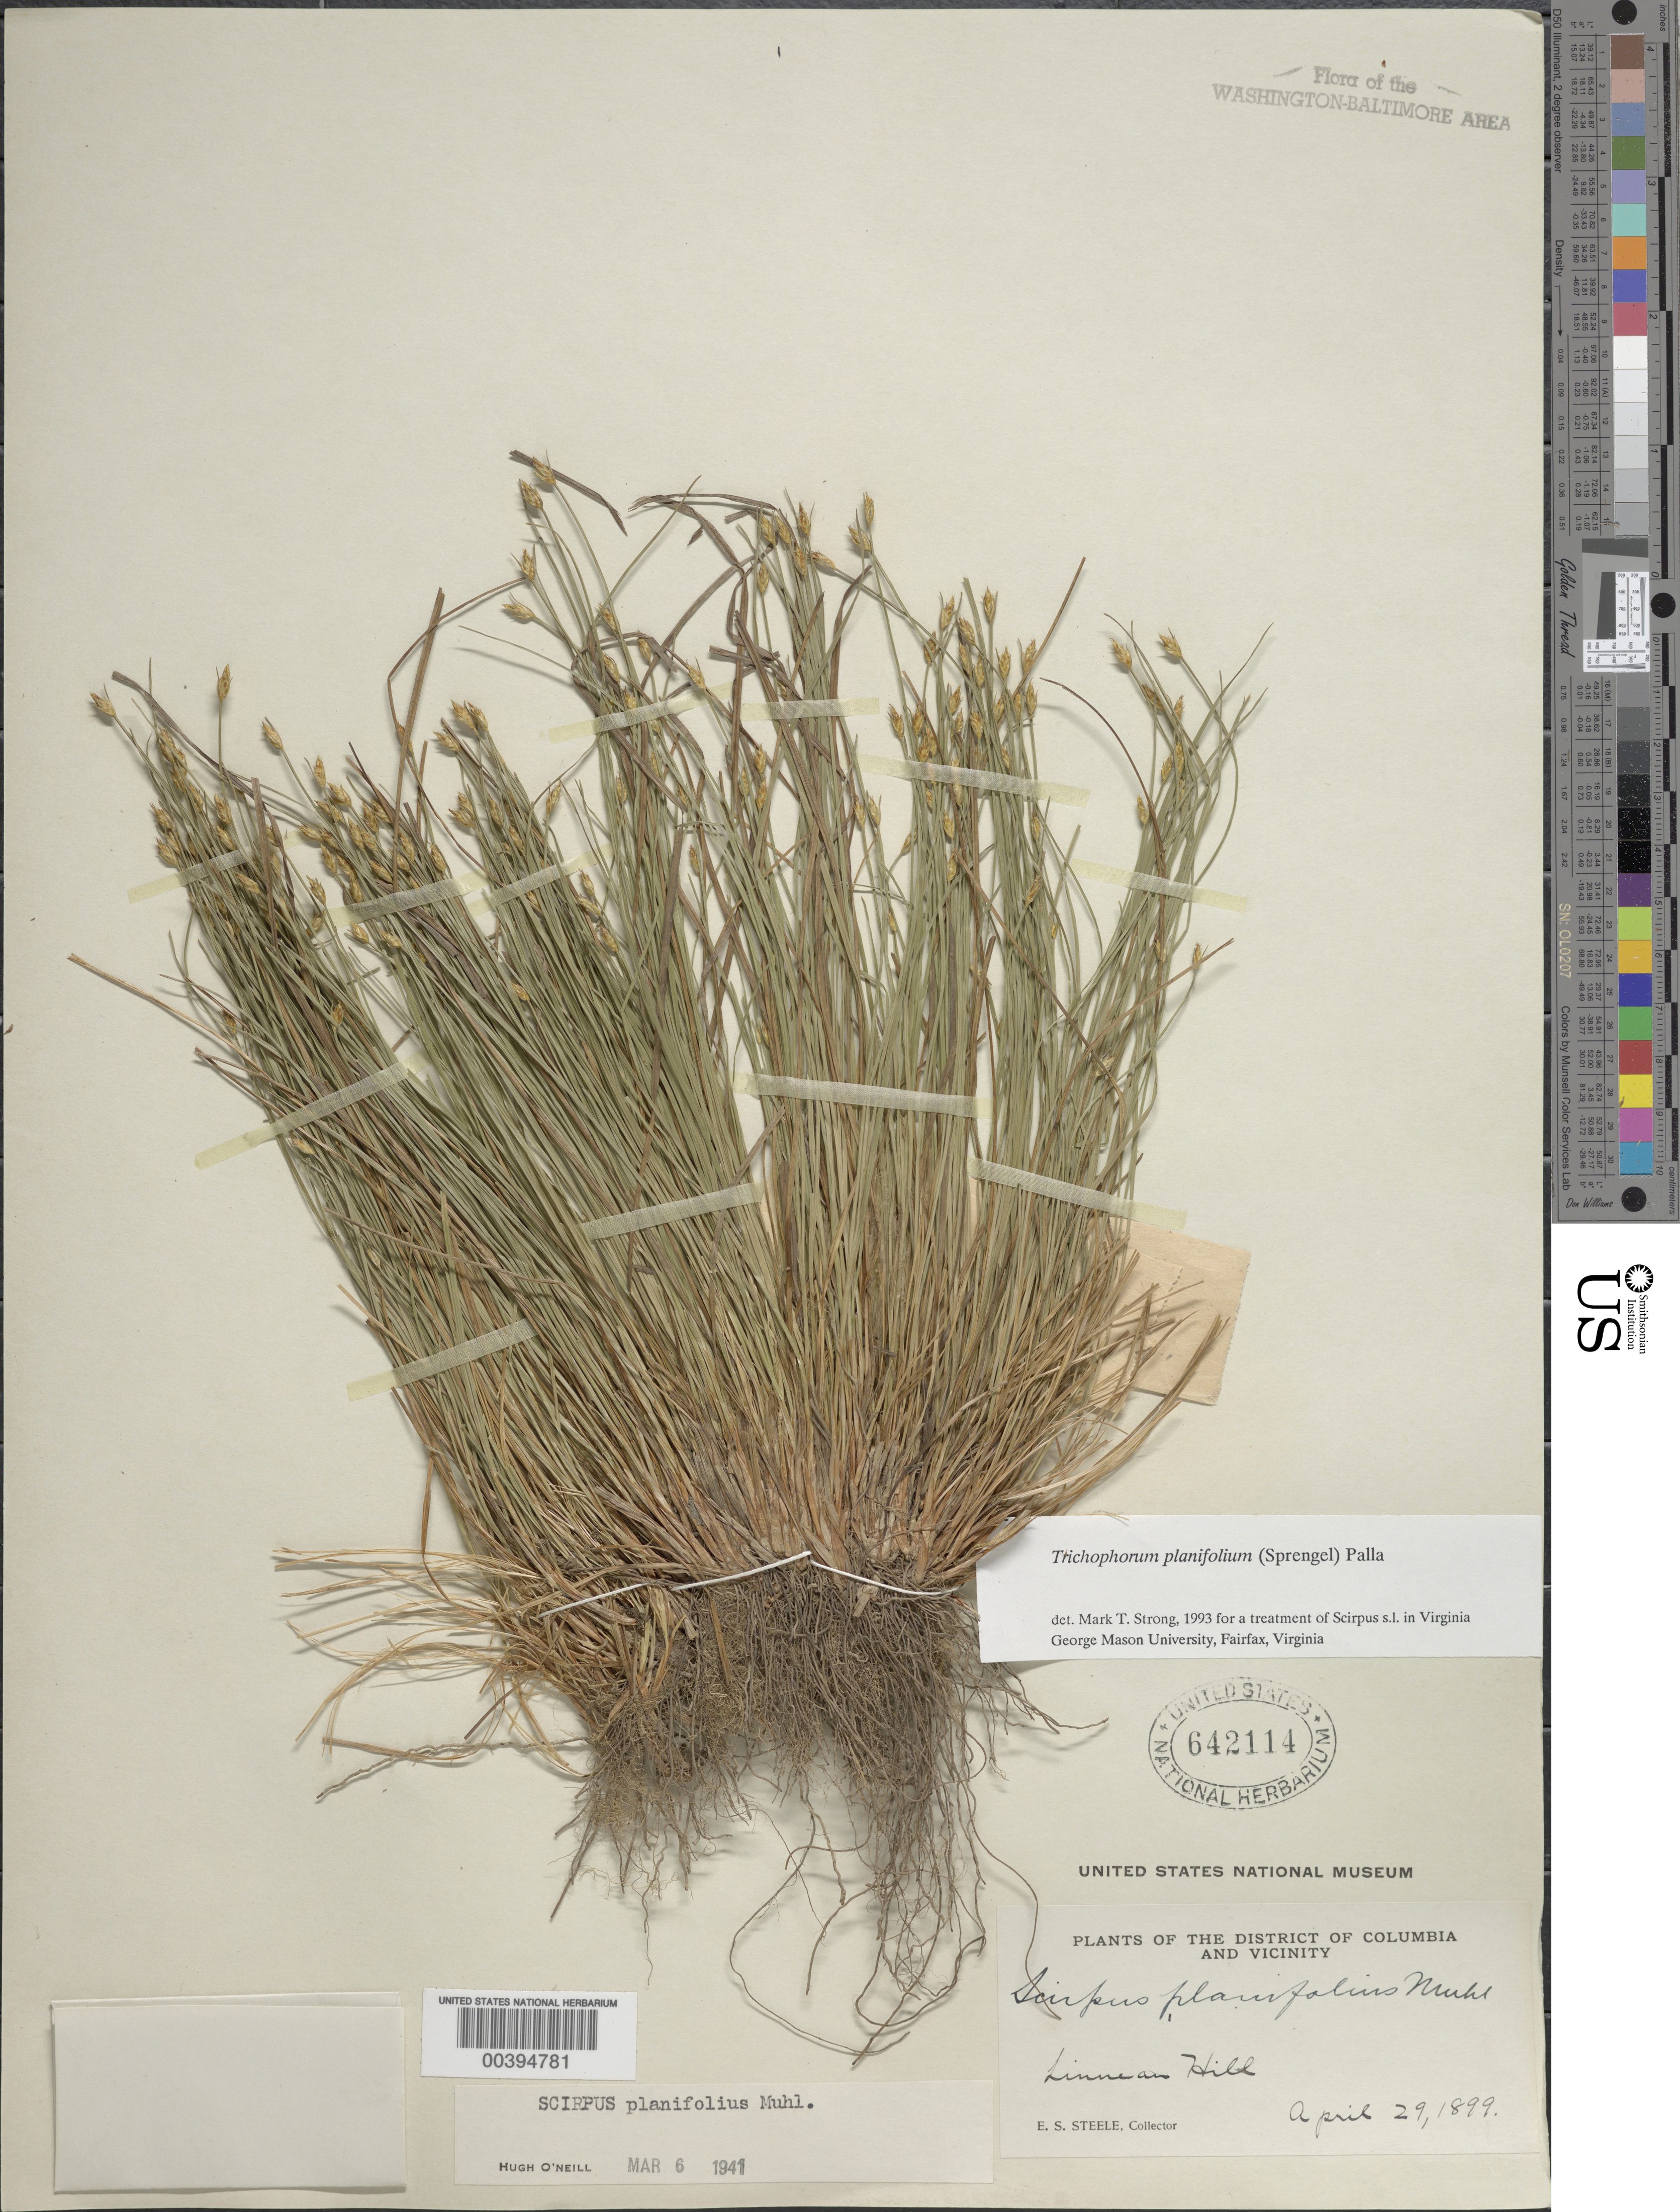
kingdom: Plantae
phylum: Tracheophyta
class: Liliopsida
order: Poales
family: Cyperaceae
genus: Trichophorum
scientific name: Trichophorum planifolium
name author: (Spreng.) Palla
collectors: E. Steele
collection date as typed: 29 Apr 1899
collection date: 1899-04-29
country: United States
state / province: District of Columbia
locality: Linnean Hill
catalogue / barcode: US 642114